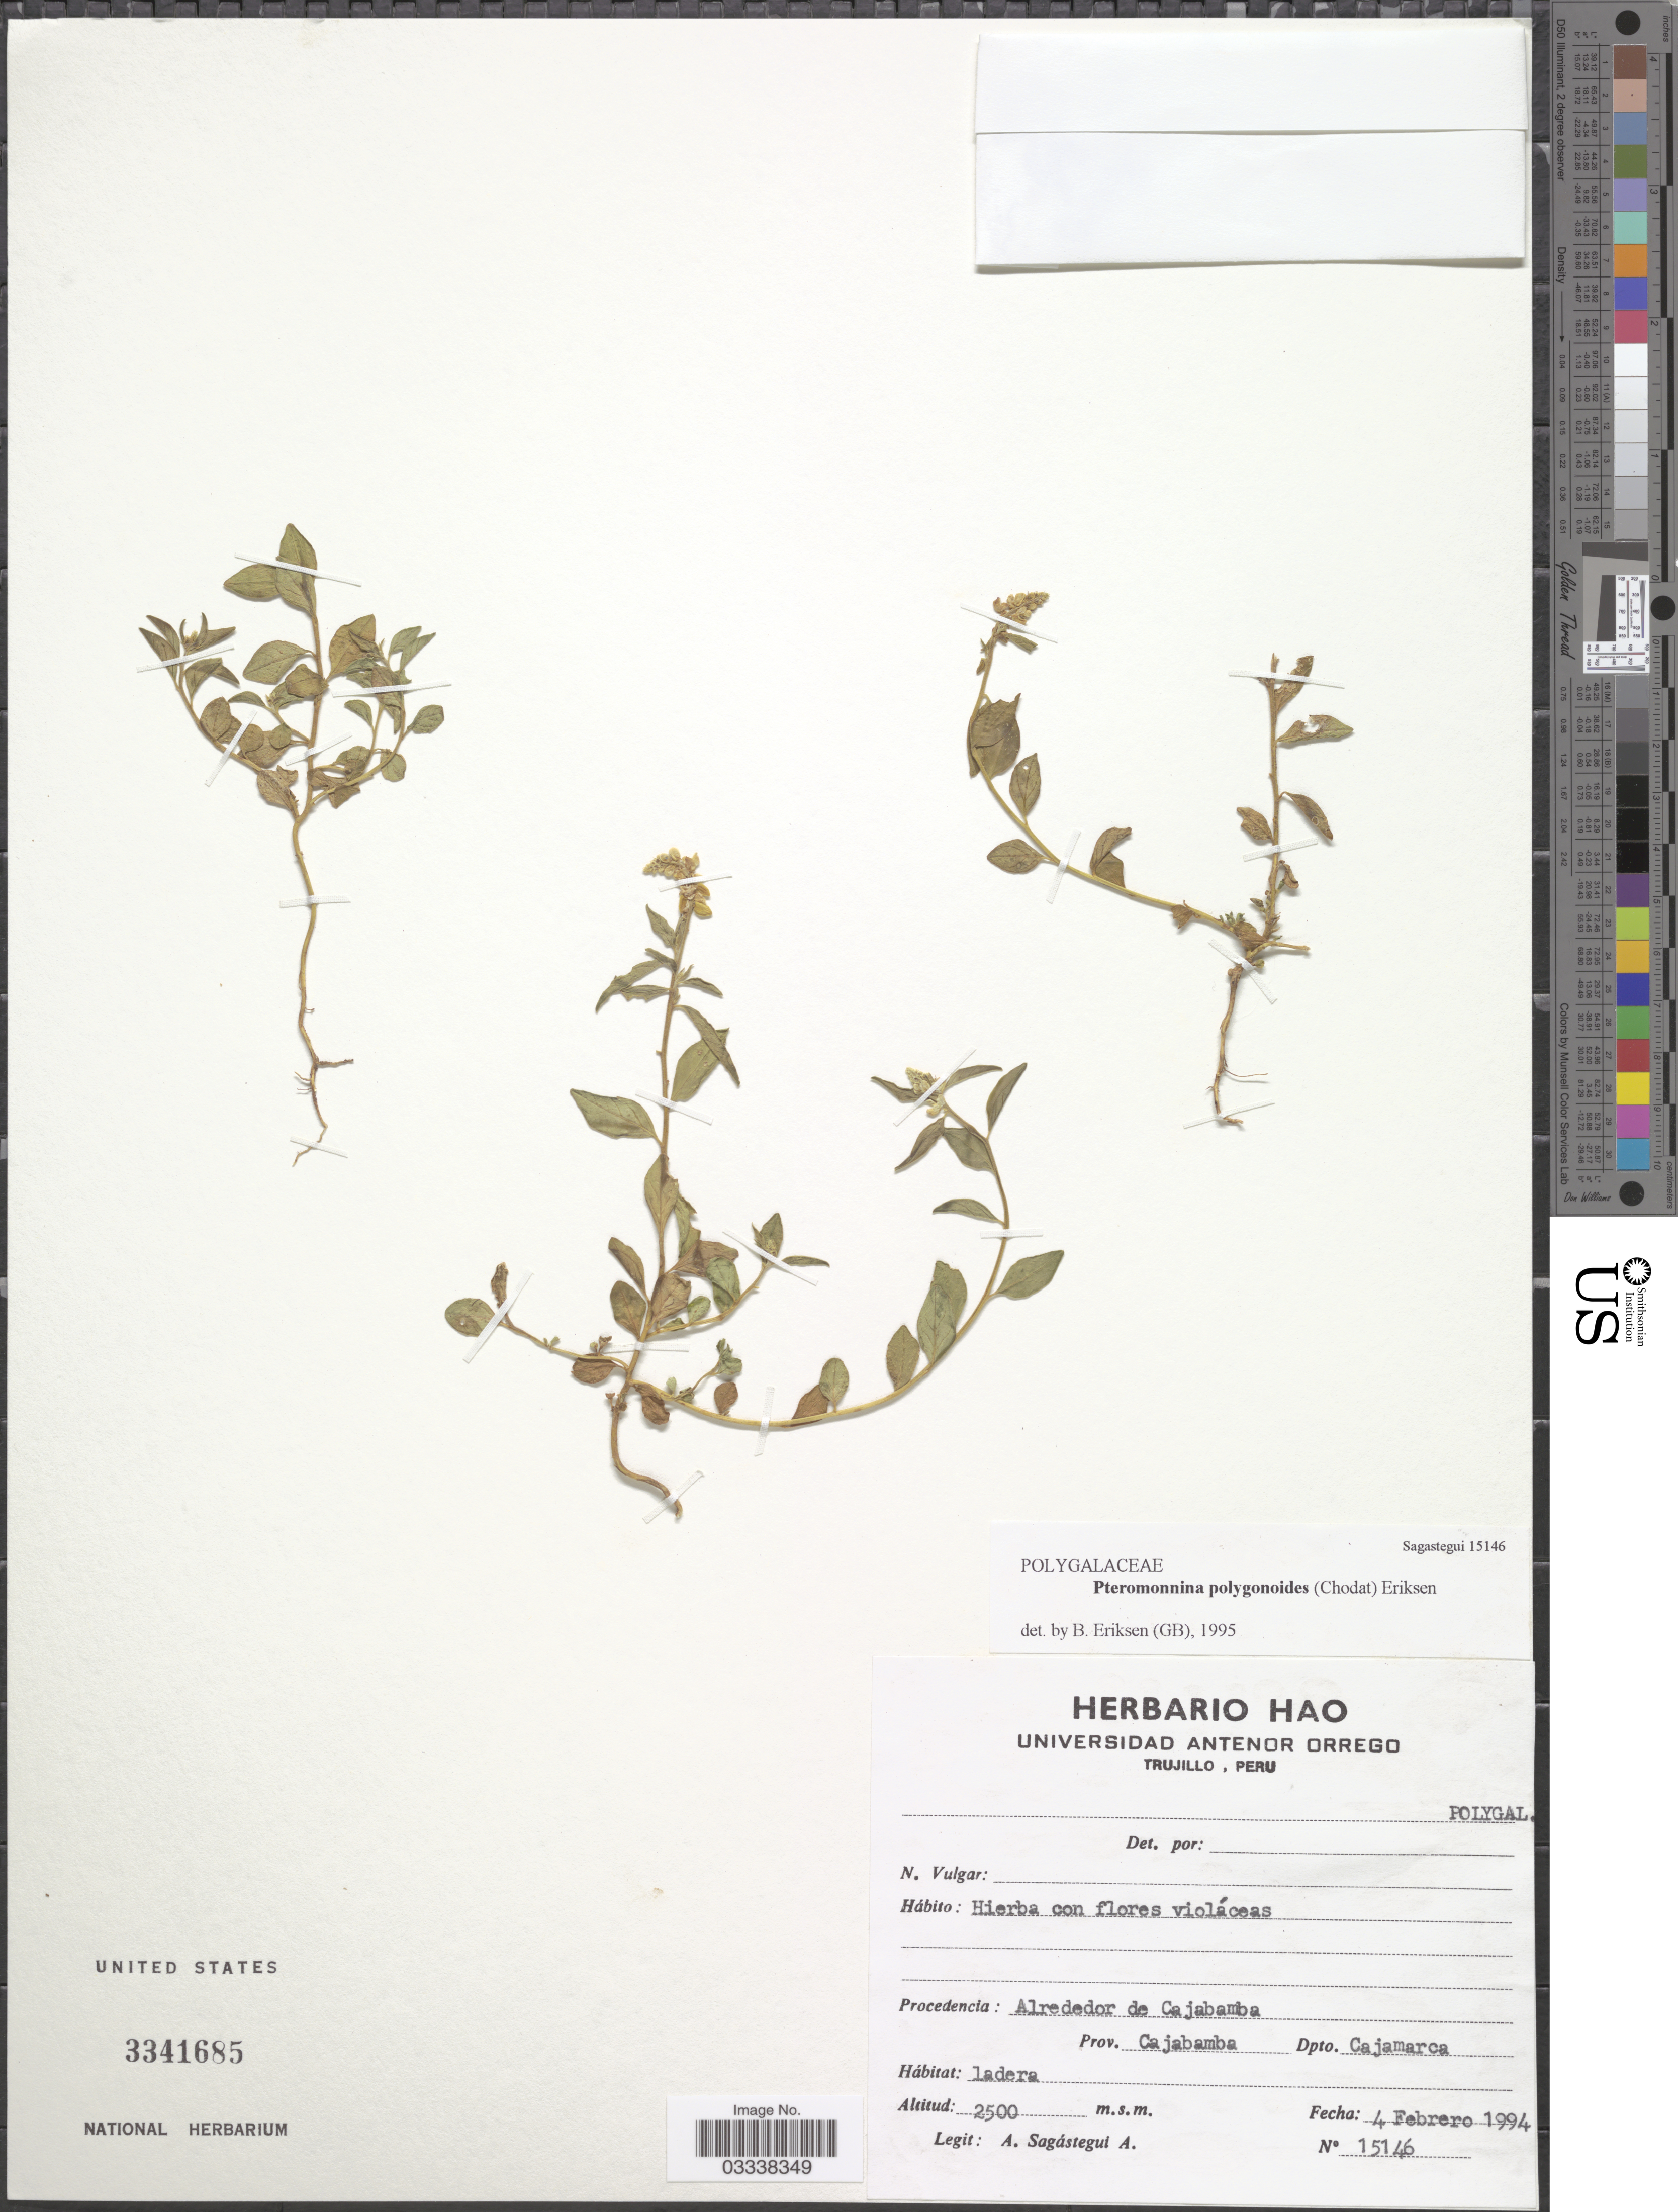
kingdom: Plantae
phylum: Tracheophyta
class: Magnoliopsida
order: Fabales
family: Polygalaceae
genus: Monnina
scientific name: Monnina polygonoides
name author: Chodat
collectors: A. Sagástegui A.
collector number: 15146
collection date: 1994-02-04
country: Peru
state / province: Cajamarca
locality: Alrededor de Cajabamba, Prov. Cajabamba, Dpto. Cajamarca.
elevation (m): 2500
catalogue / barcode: US 3341685